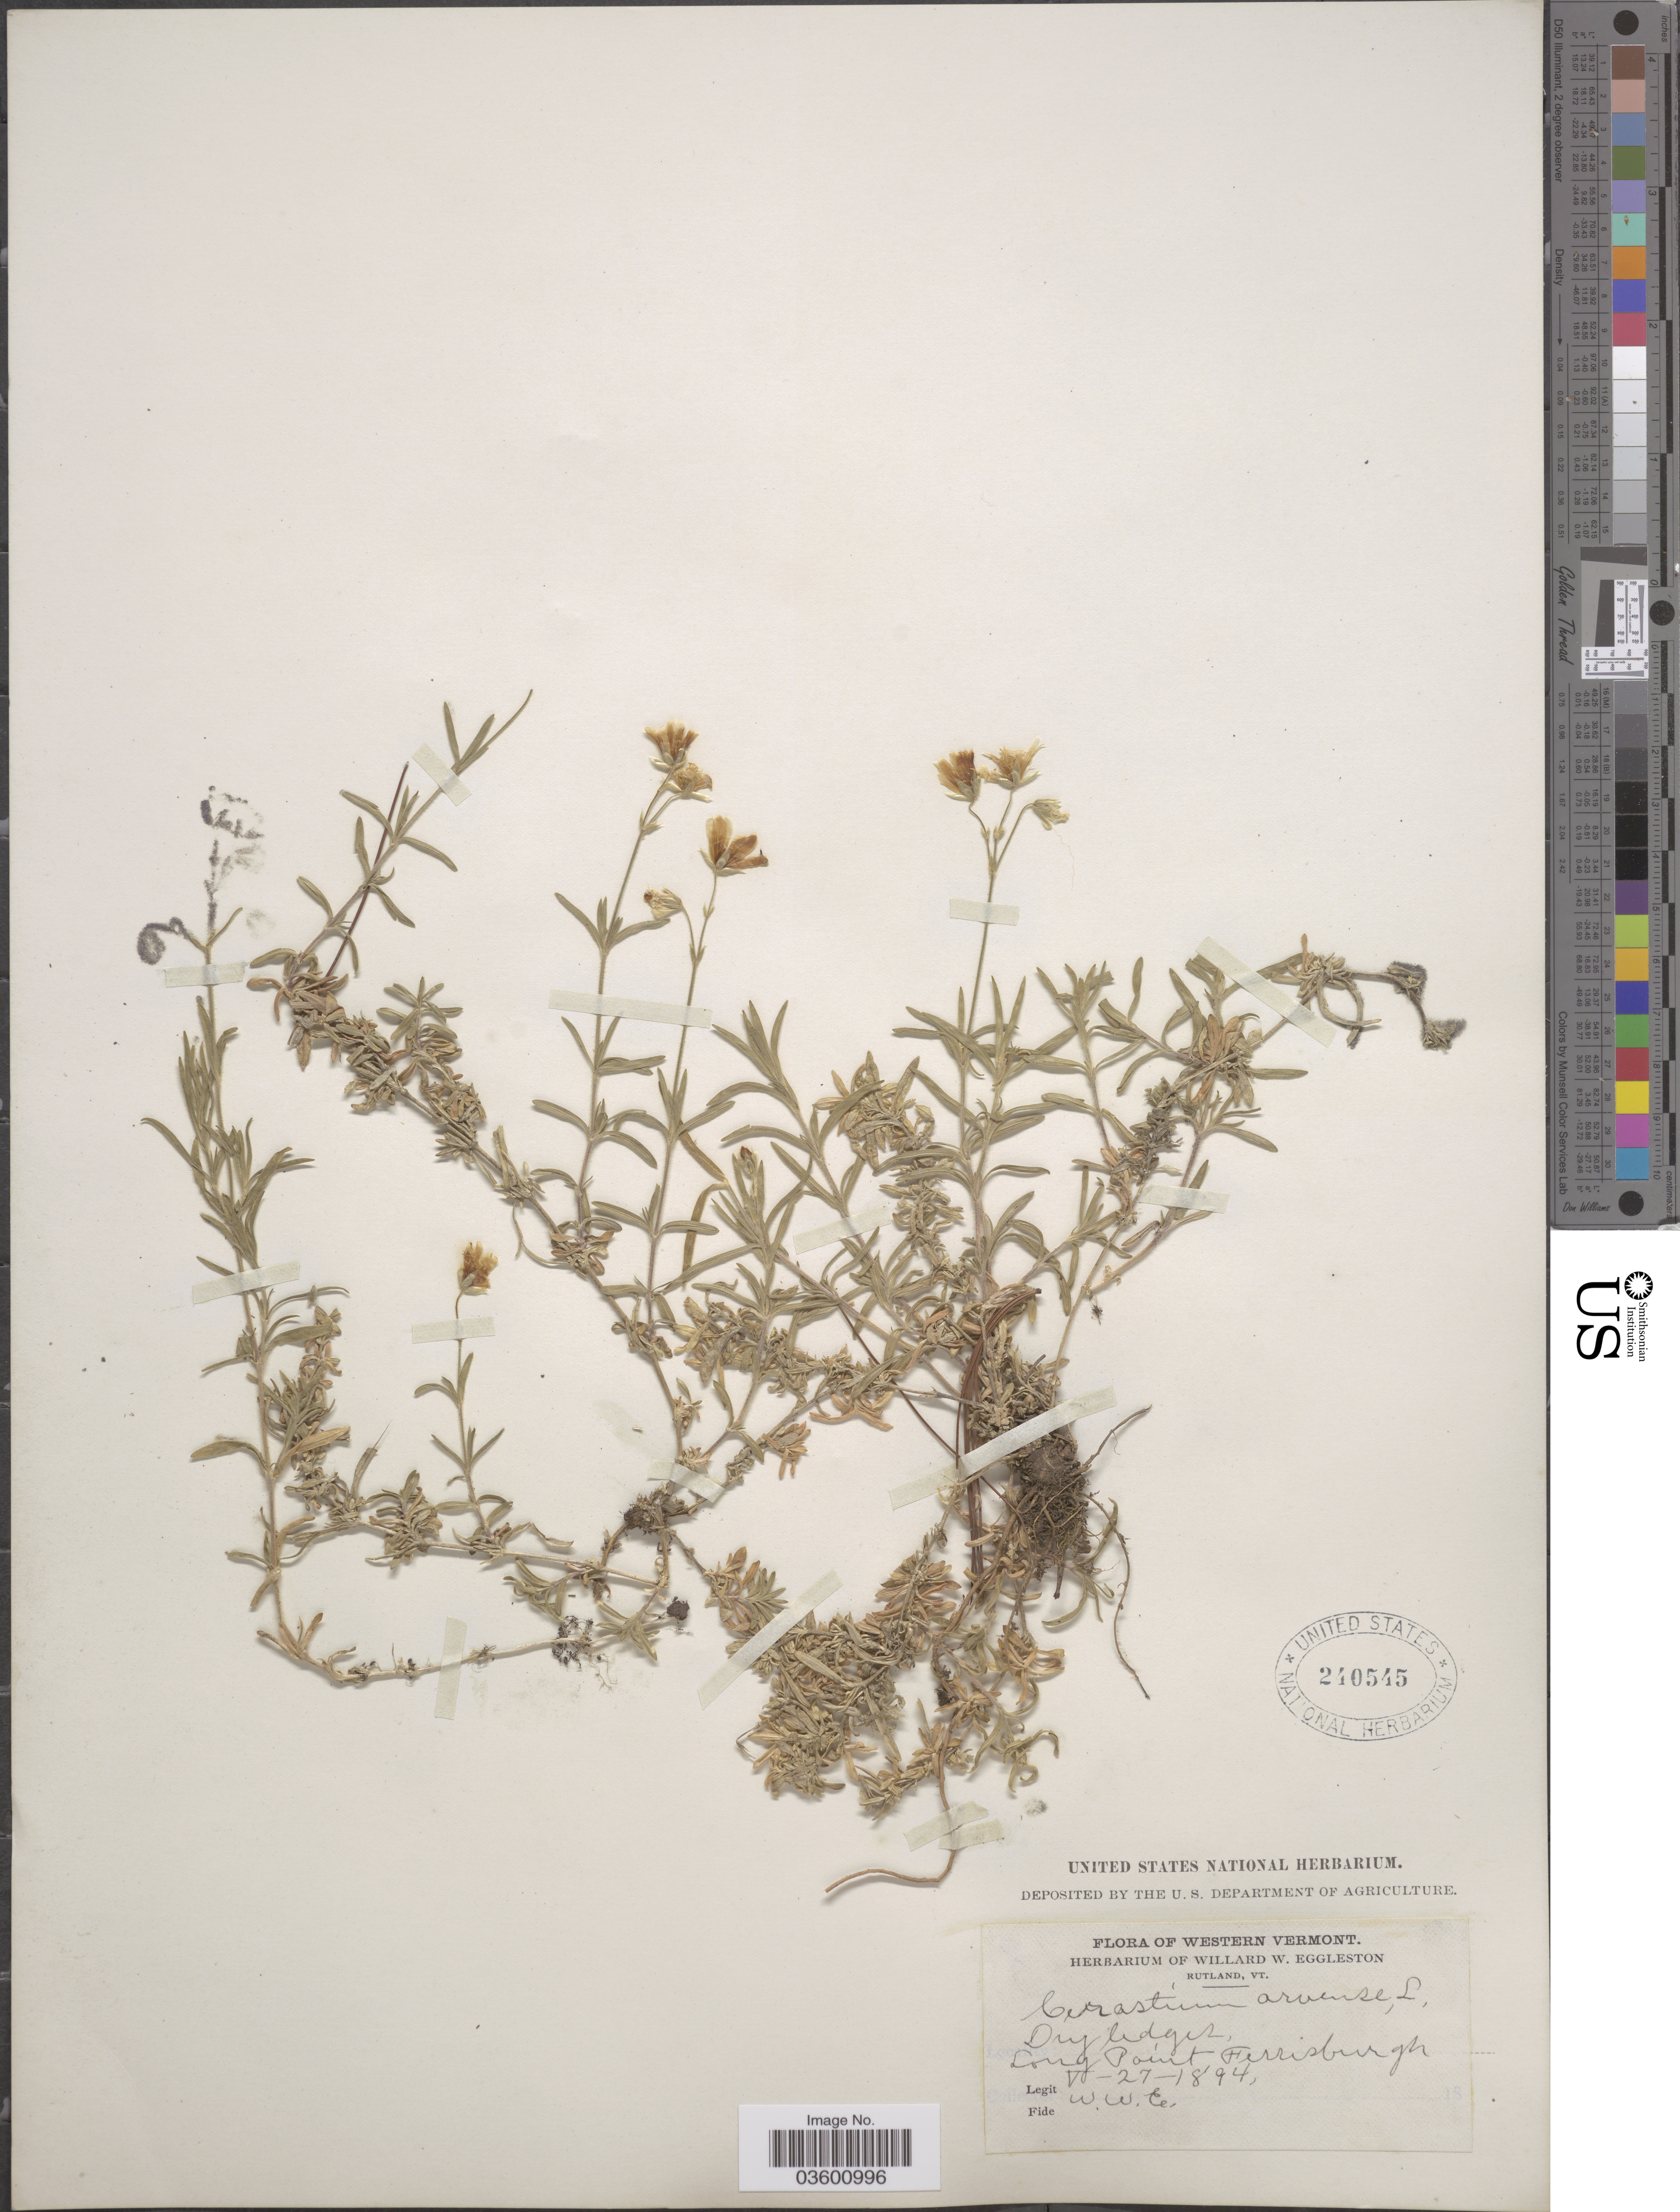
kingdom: Plantae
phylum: Tracheophyta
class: Magnoliopsida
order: Caryophyllales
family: Caryophyllaceae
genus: Cerastium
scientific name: Cerastium arvense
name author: L.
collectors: W. W. Eggleston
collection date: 1894-05-27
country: United States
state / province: Vermont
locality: Western Vermont. Long Point. Ferrisburgh.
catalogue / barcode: US 240545